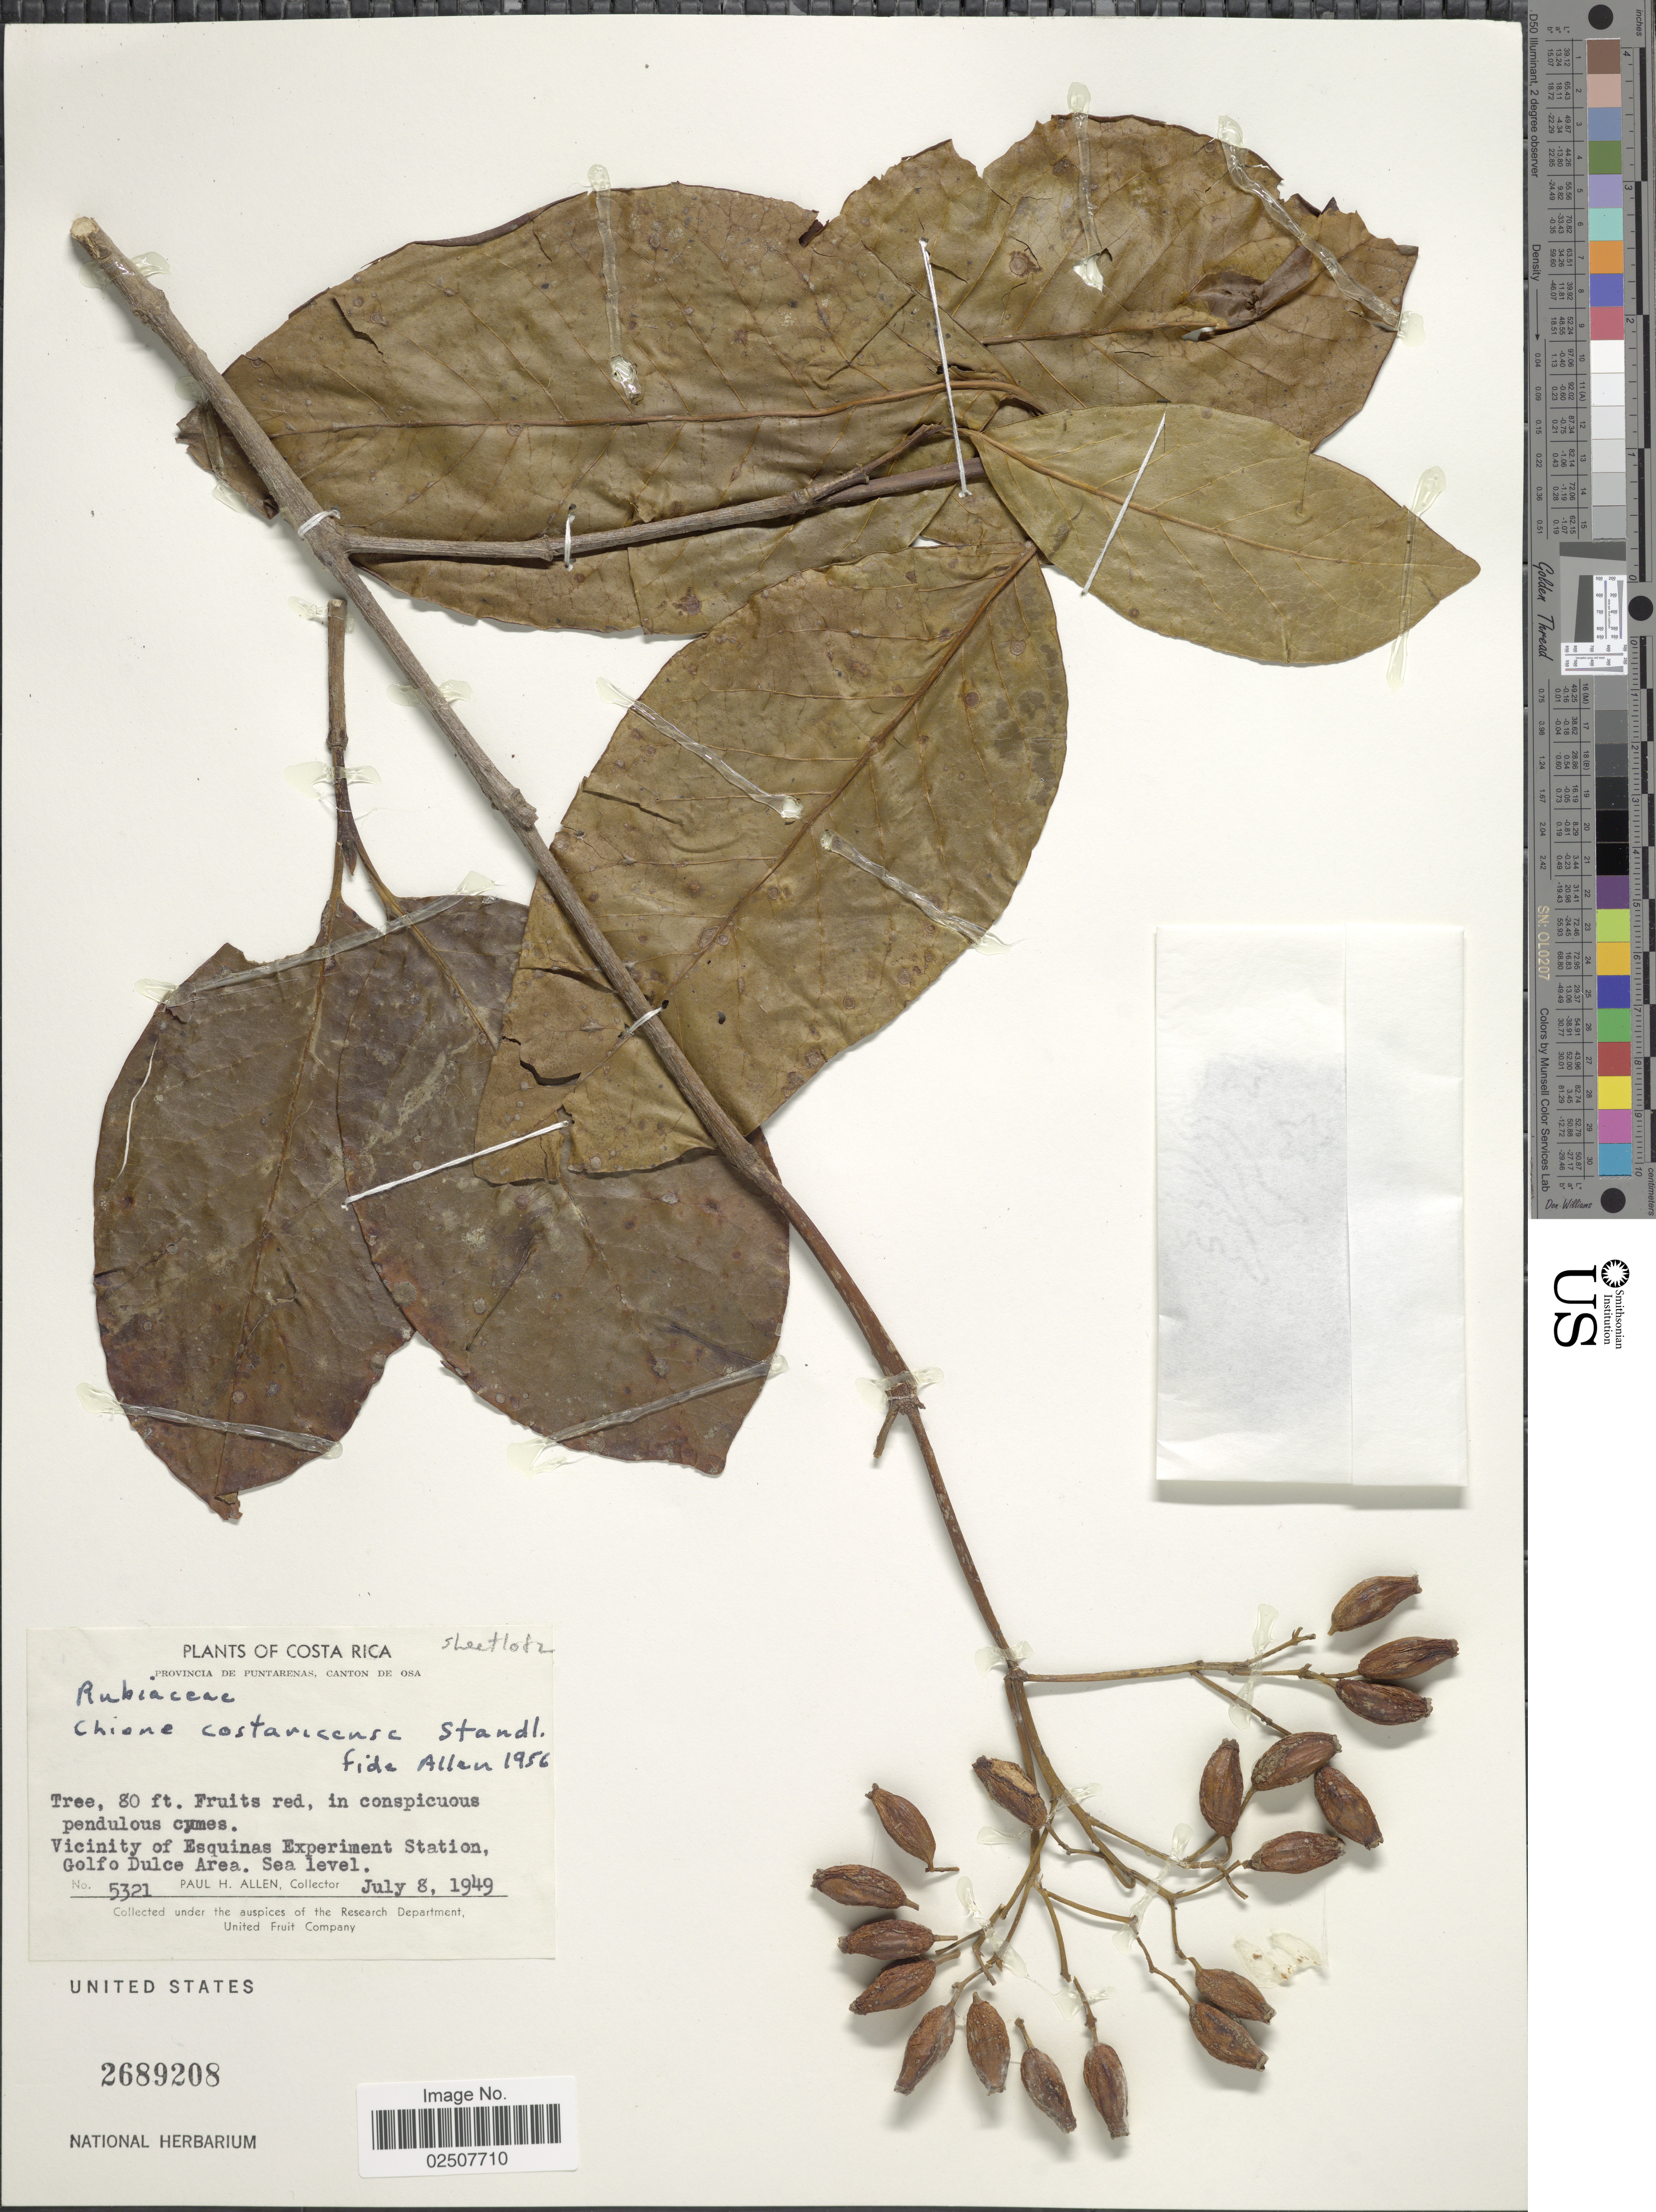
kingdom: Plantae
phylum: Tracheophyta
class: Magnoliopsida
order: Gentianales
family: Rubiaceae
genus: Chione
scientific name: Chione venosa var. venosa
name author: (Sw.) Urb.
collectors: P. H. Allen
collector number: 5321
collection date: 1949-07-08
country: Costa Rica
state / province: Puntarenas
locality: Canton de Osa, Vicinity of Esquinas Experiment Station, Golfo Dulce Area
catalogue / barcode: US 2689208